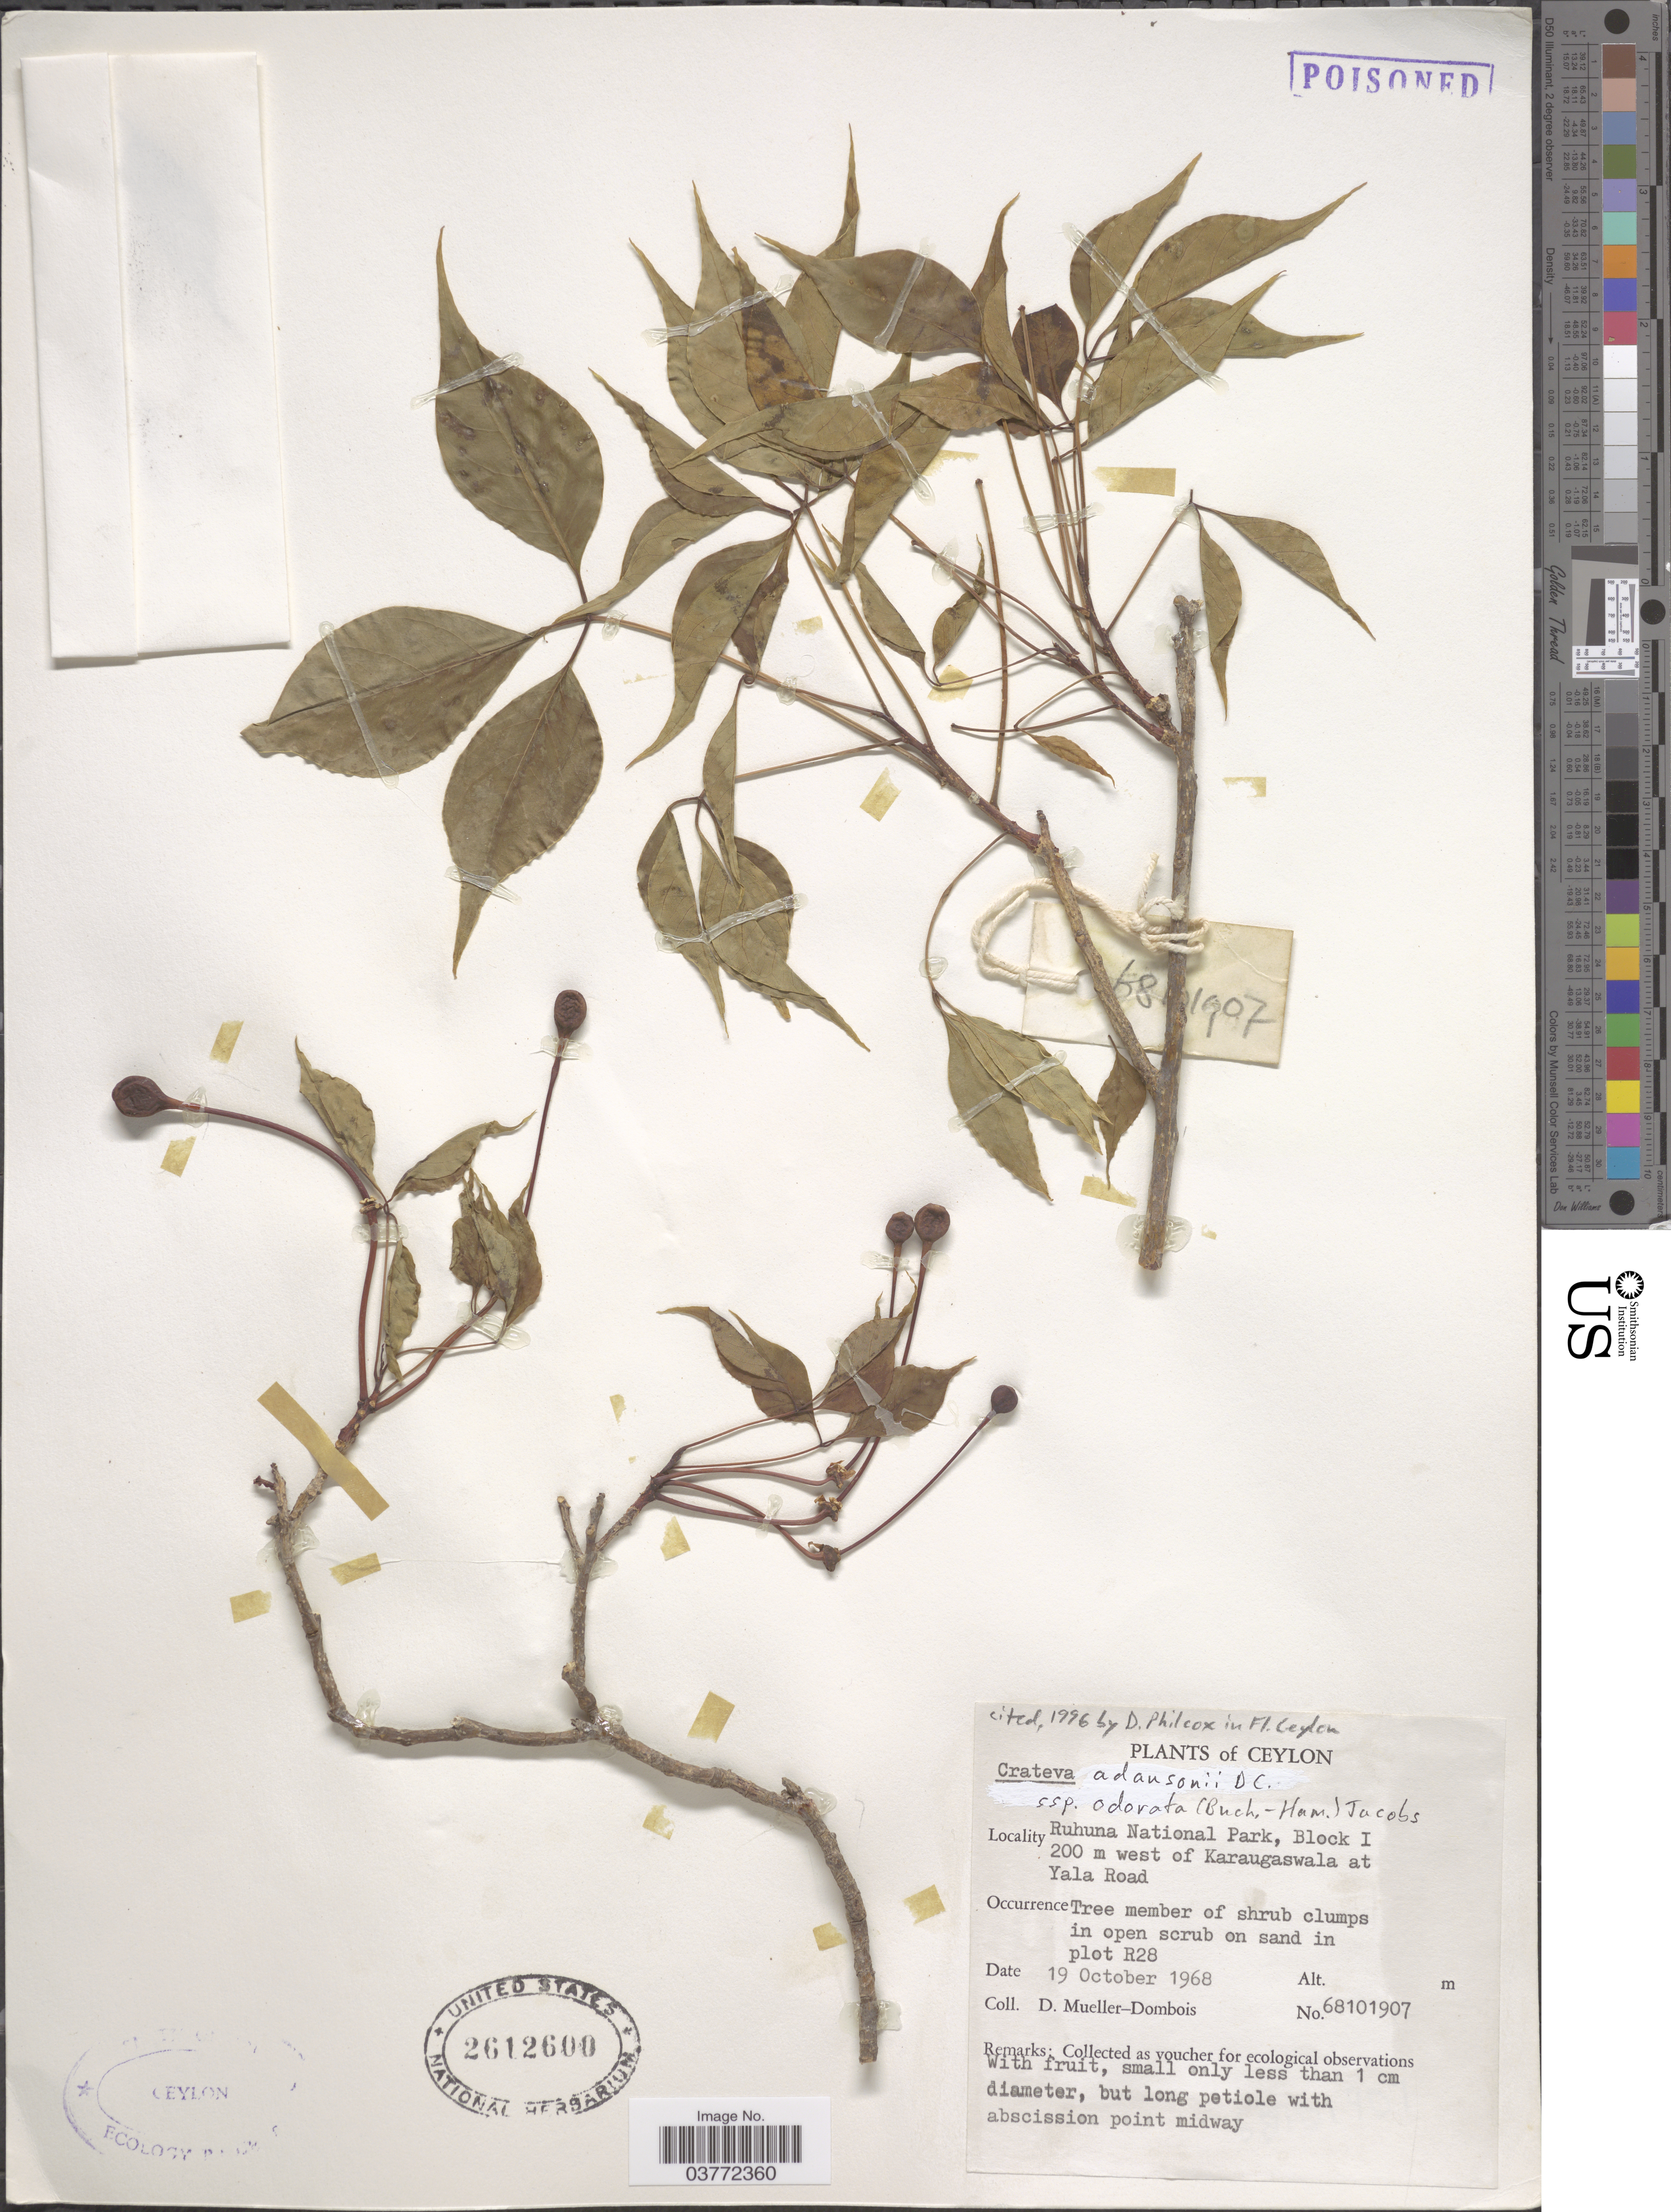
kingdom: Plantae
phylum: Tracheophyta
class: Magnoliopsida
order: Brassicales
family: Capparaceae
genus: Crateva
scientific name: Crateva adansonii subsp. odora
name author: (Buch.-Ham.) Jacobs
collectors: D. Mueller-Dombois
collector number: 68101907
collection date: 1968-10-19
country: Sri Lanka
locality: Ceylon. Ruhuna National Park, Block I 200 m west of Karaugaswala at Yala Road. Plot R28.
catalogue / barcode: US 2612600